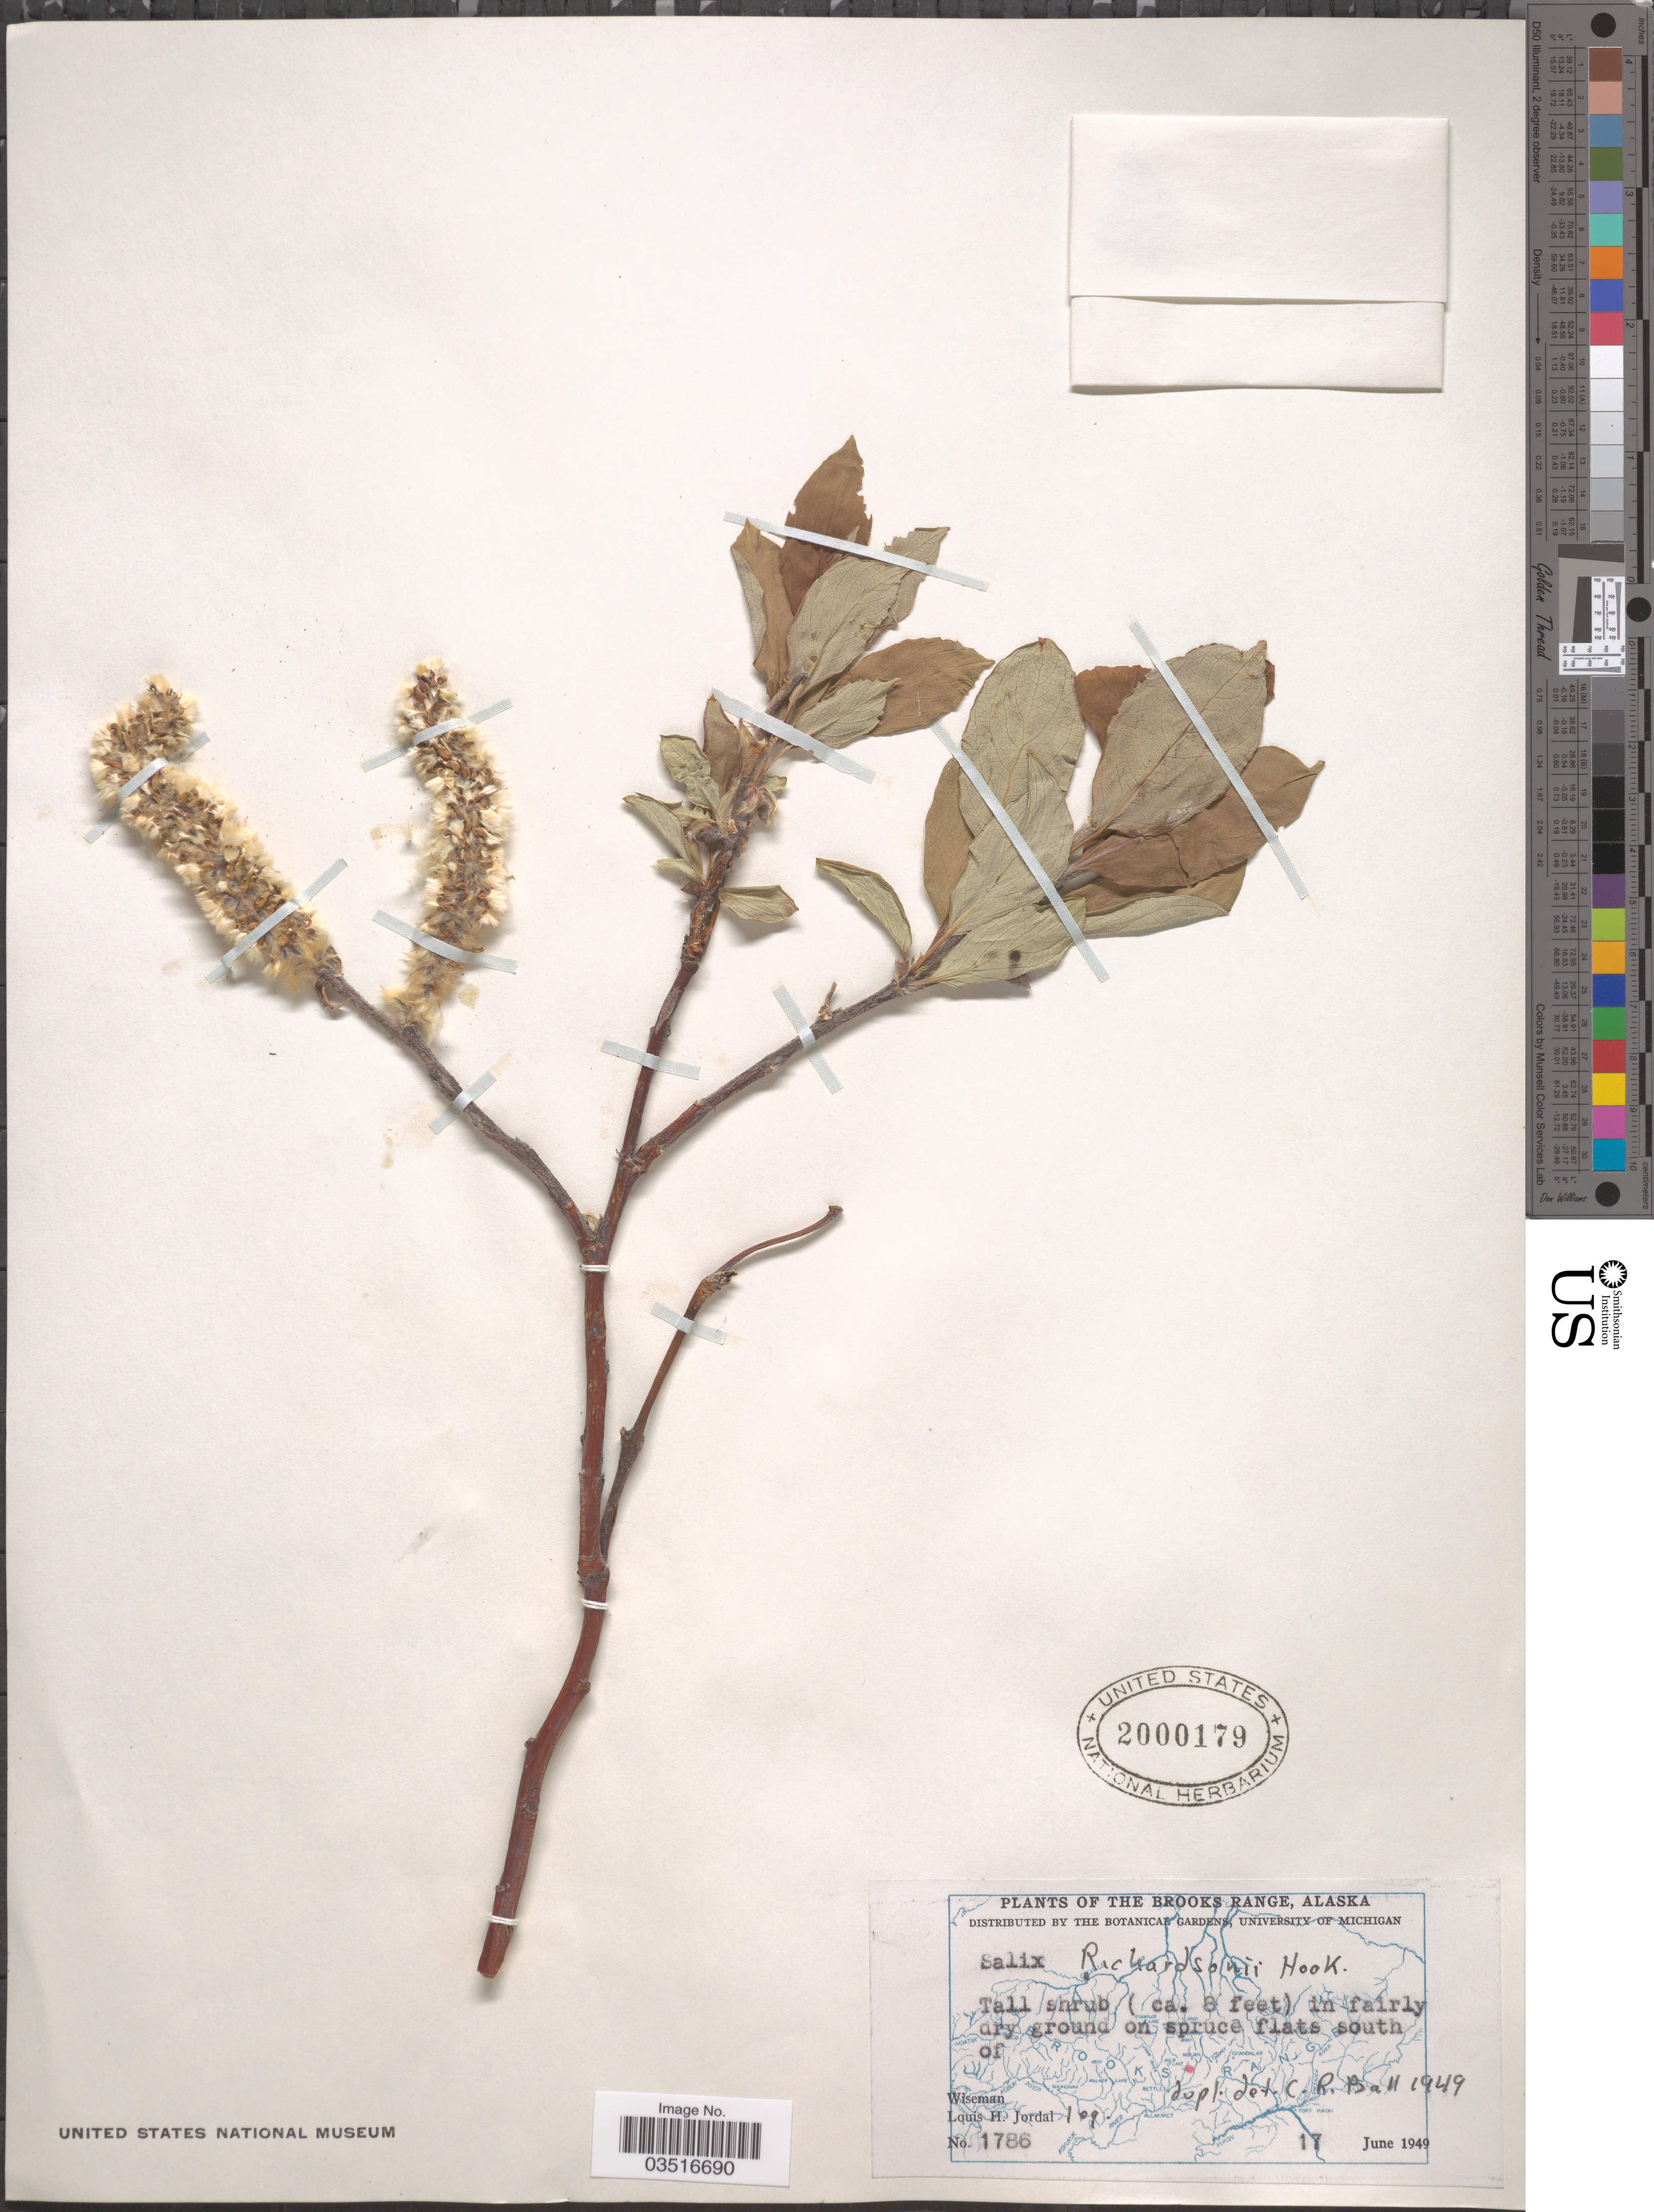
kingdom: Plantae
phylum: Tracheophyta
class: Magnoliopsida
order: Malpighiales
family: Salicaceae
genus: Salix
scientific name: Salix richardsonii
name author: Hook.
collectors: L. Jordal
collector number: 1786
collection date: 1949-06-17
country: United States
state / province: Alaska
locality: The Brooks Range. On spruce flats south of Wiseman.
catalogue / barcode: US 2000179